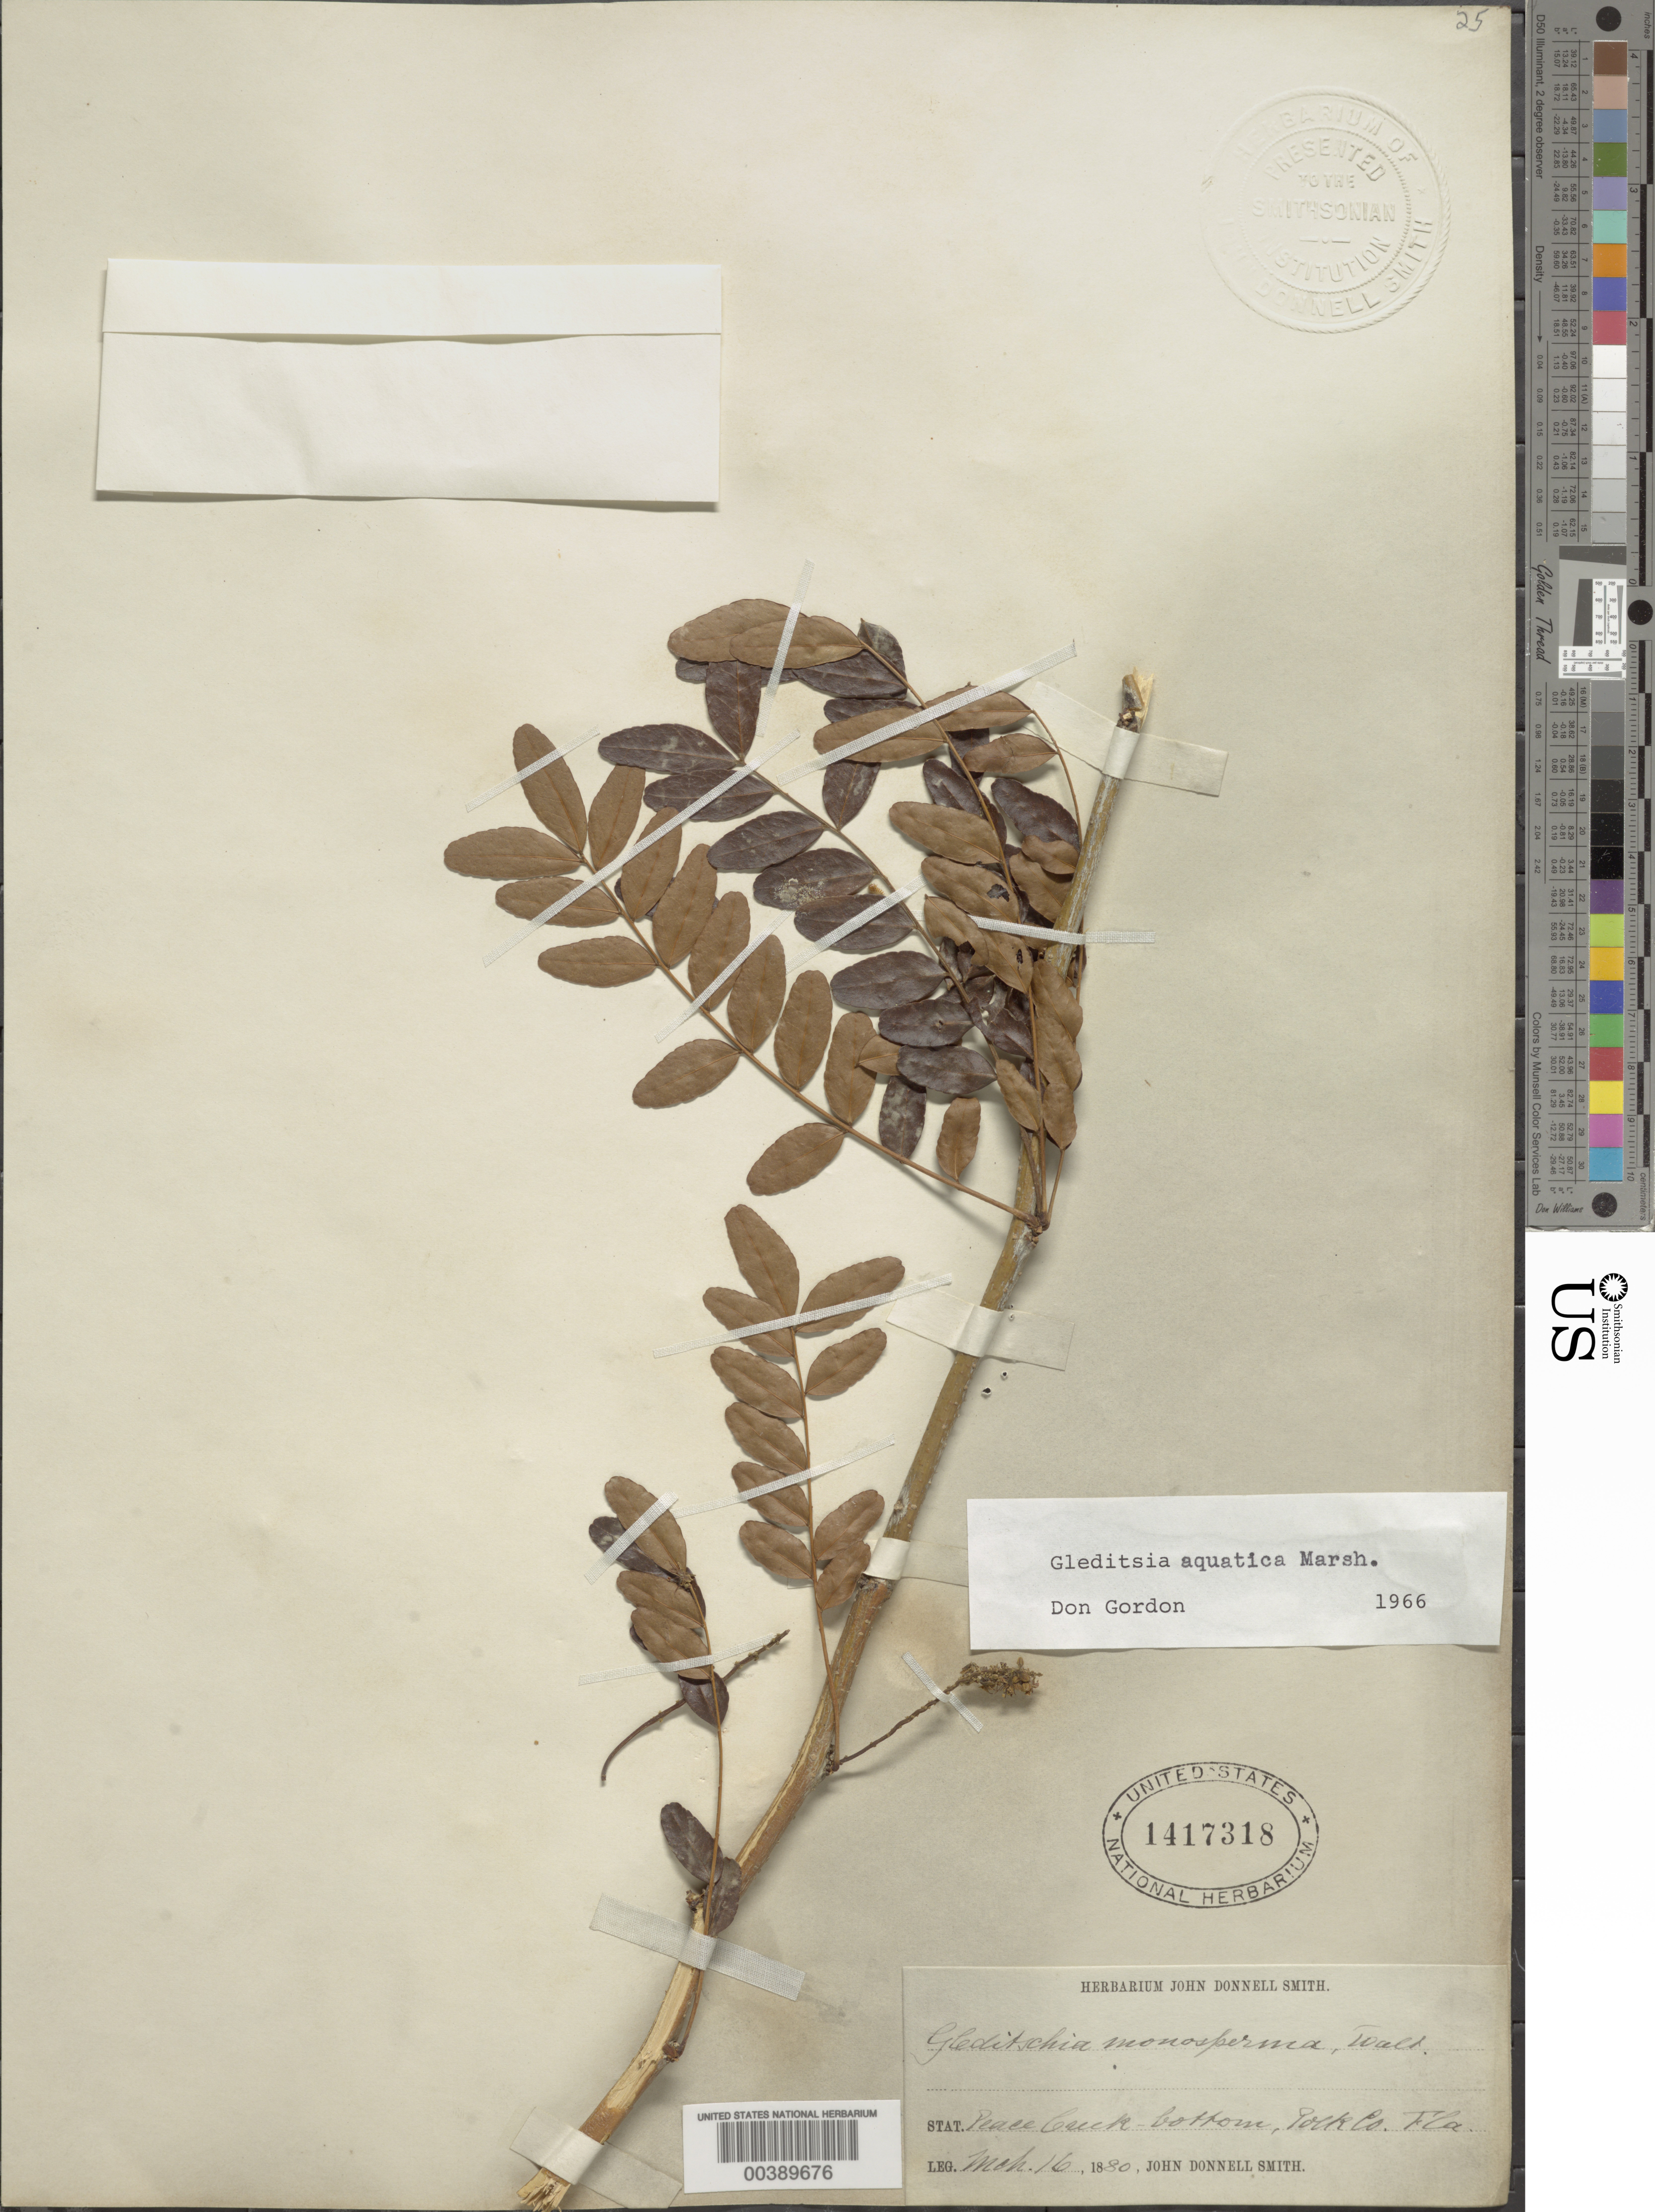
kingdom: Plantae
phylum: Tracheophyta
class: Magnoliopsida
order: Fabales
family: Fabaceae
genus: Gleditsia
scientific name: Gleditsia aquatica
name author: Marshall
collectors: J. Donnell Smith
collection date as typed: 16 Mar 1880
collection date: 1880-03-16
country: United States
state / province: Florida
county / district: Polk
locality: Peace creek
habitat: Creek bottom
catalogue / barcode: US 1417318